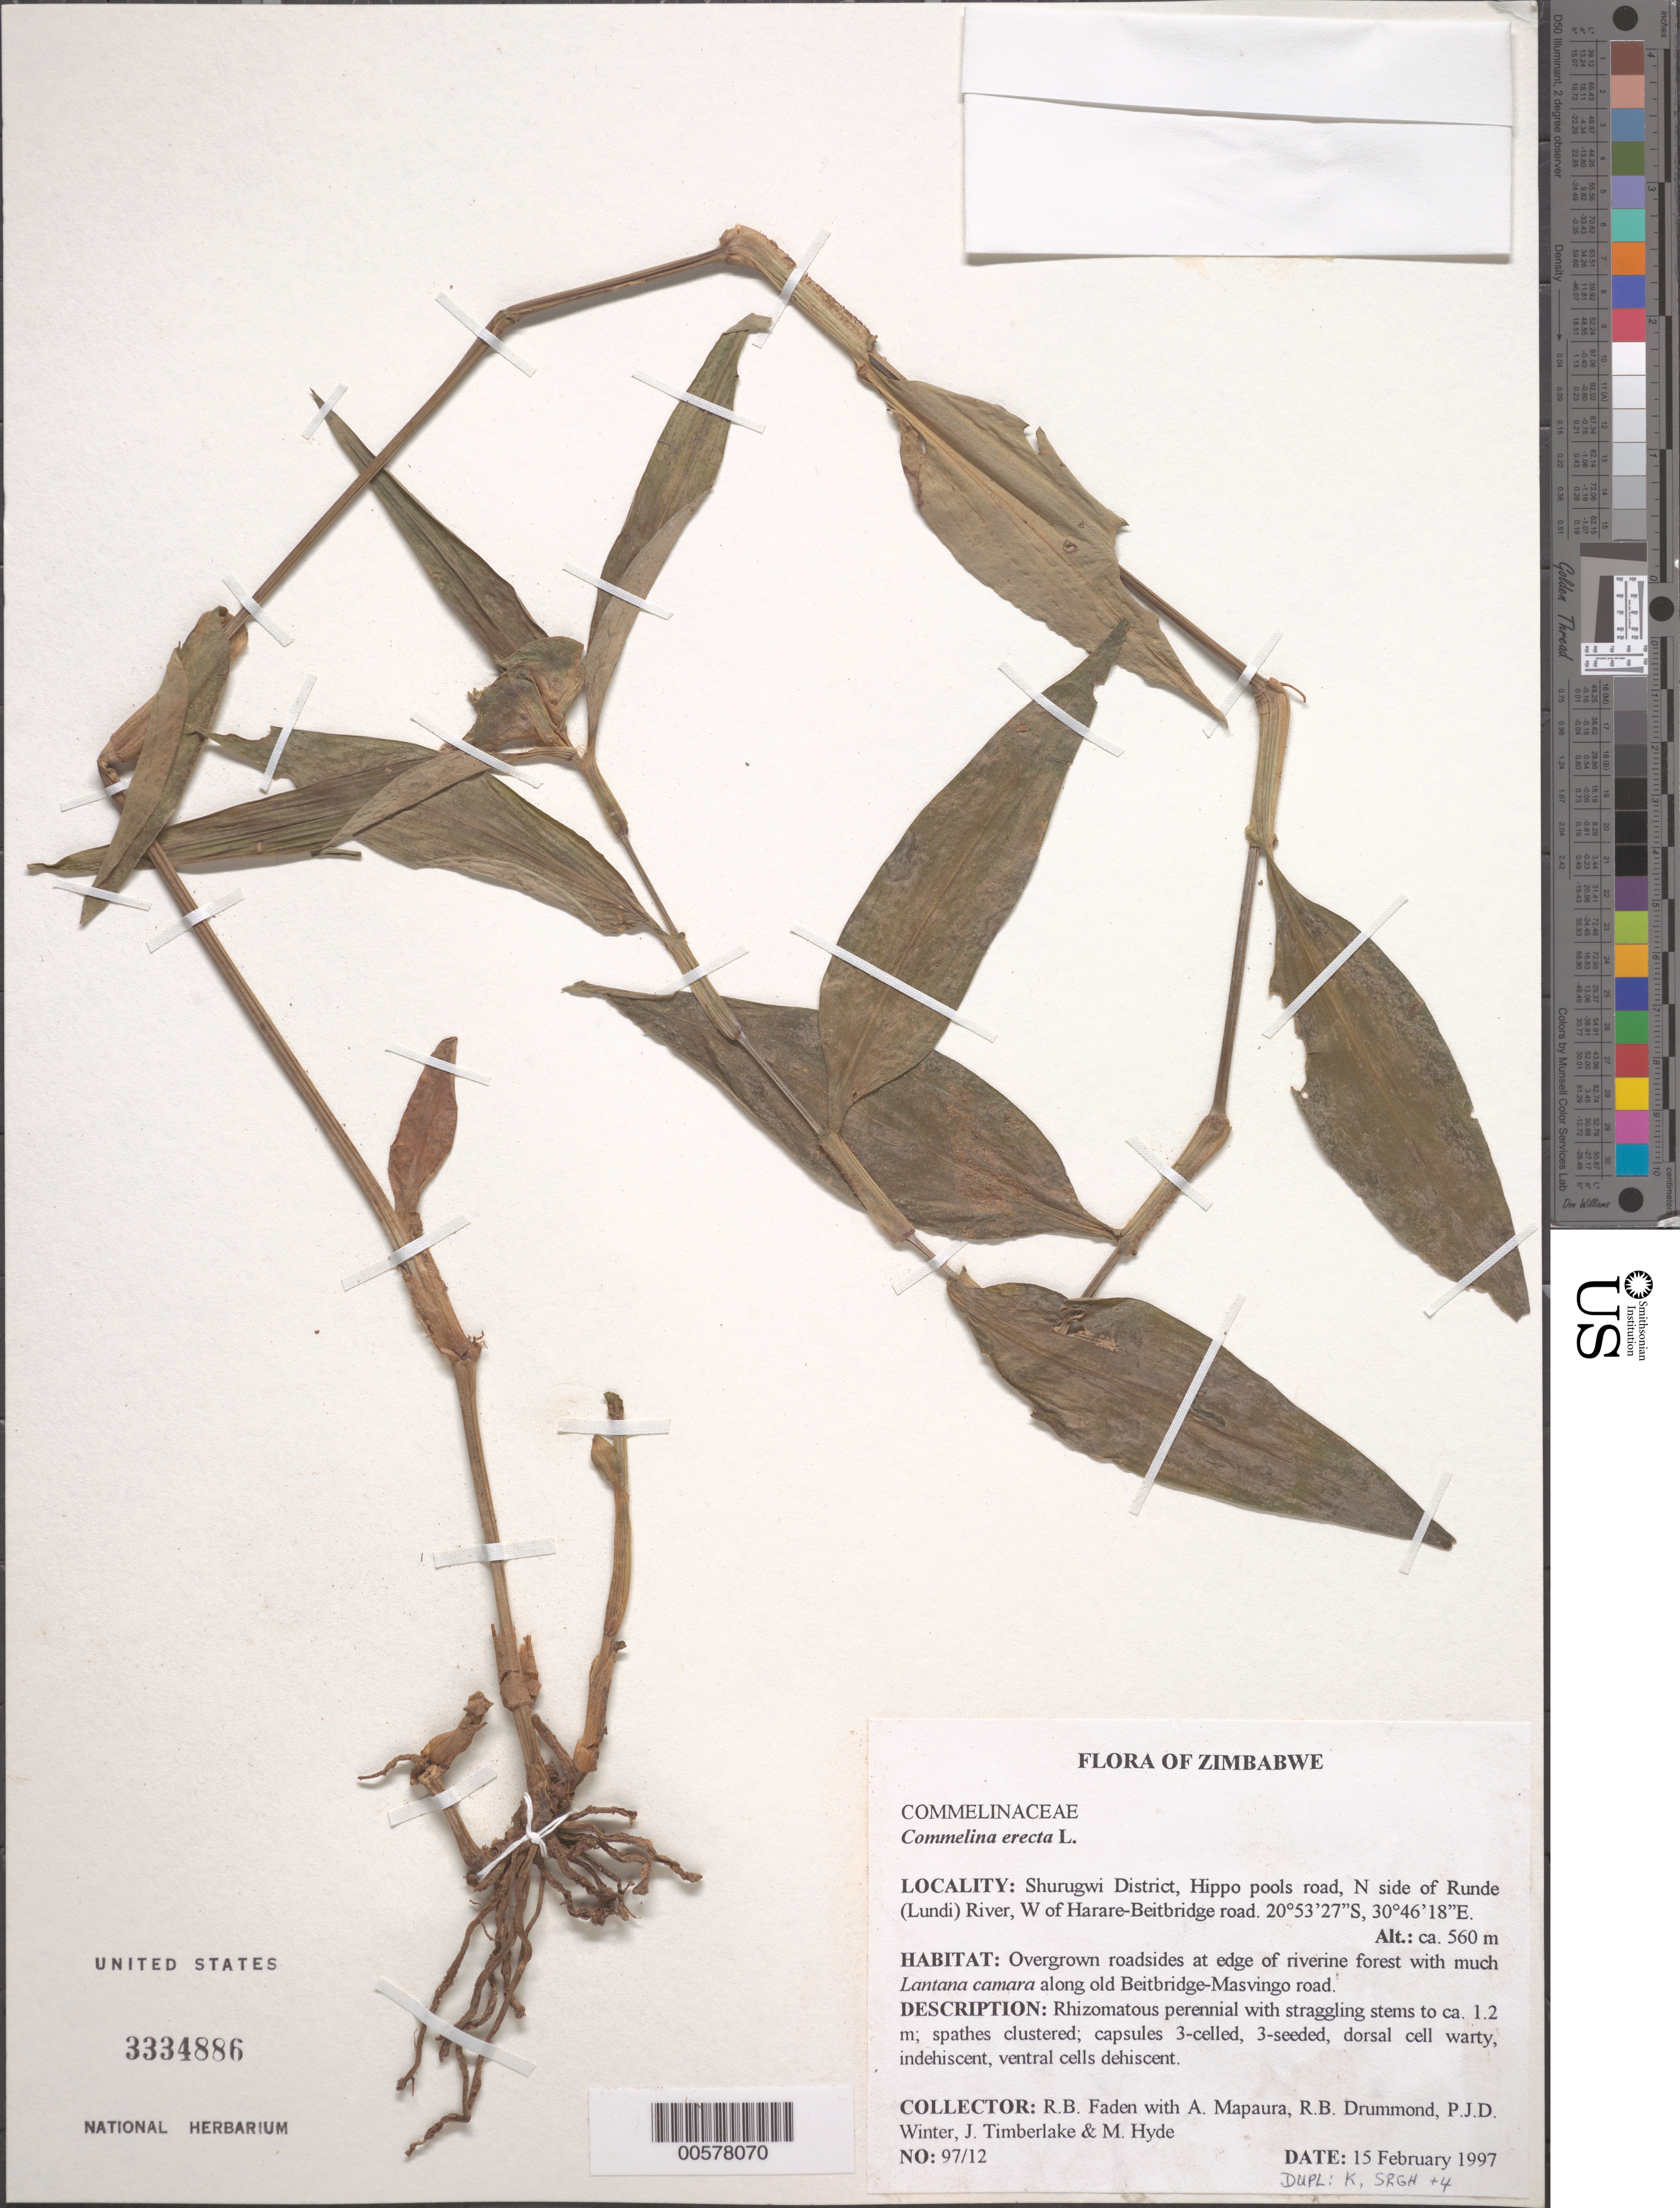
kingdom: Plantae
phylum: Tracheophyta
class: Liliopsida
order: Commelinales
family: Commelinaceae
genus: Commelina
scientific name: Commelina erecta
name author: L.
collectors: R. B. Faden, A. Mapaura, R. Drummond, P. Winter, J. Timberlake & M. Hyde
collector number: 97/12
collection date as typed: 15 Feb 1997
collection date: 1997-02-15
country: Zimbabwe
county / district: Shurugwi Dist.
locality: N of runde (lundi ) river, w of harate-beitbridge road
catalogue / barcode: US 334886